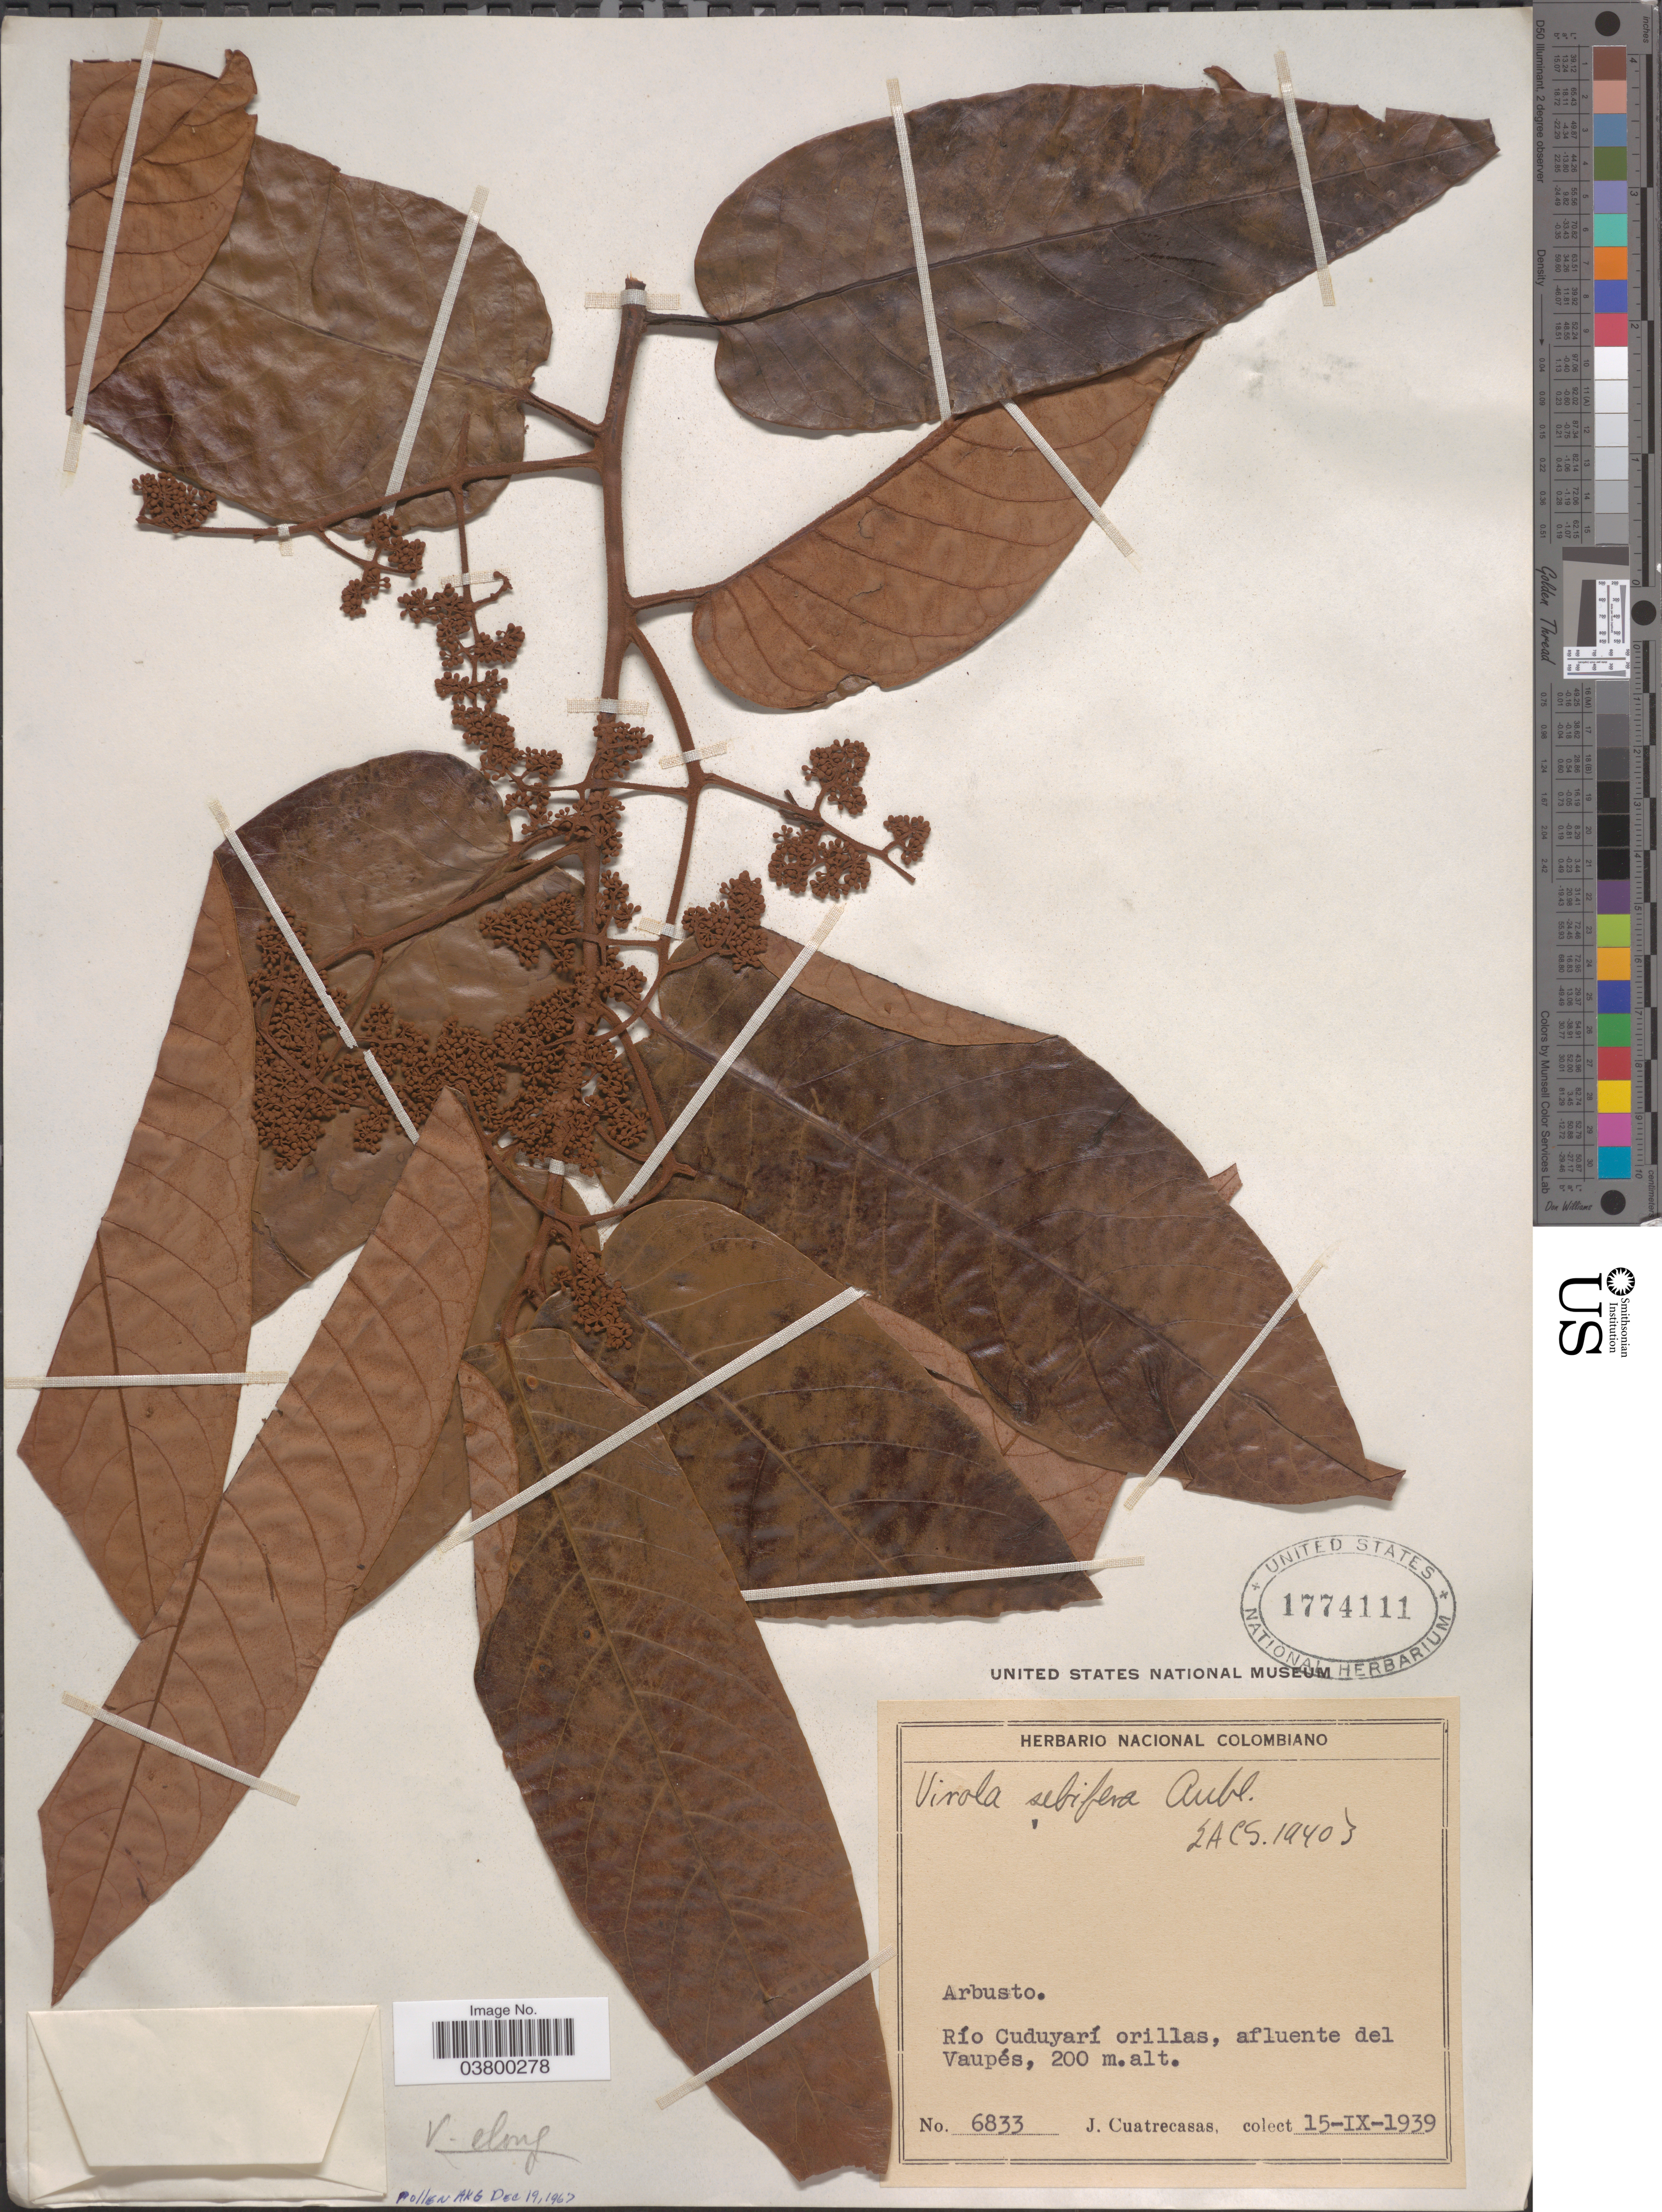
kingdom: Plantae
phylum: Tracheophyta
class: Magnoliopsida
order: Magnoliales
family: Myristicaceae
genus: Virola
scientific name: Virola elongata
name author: (Benth.) Warb.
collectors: J. Cuatrecasas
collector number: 6833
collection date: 1939-09-15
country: Colombia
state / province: Vaupés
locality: Río Cuduyarí orillas, afluente del Vaupés.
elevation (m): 200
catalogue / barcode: US 1774111